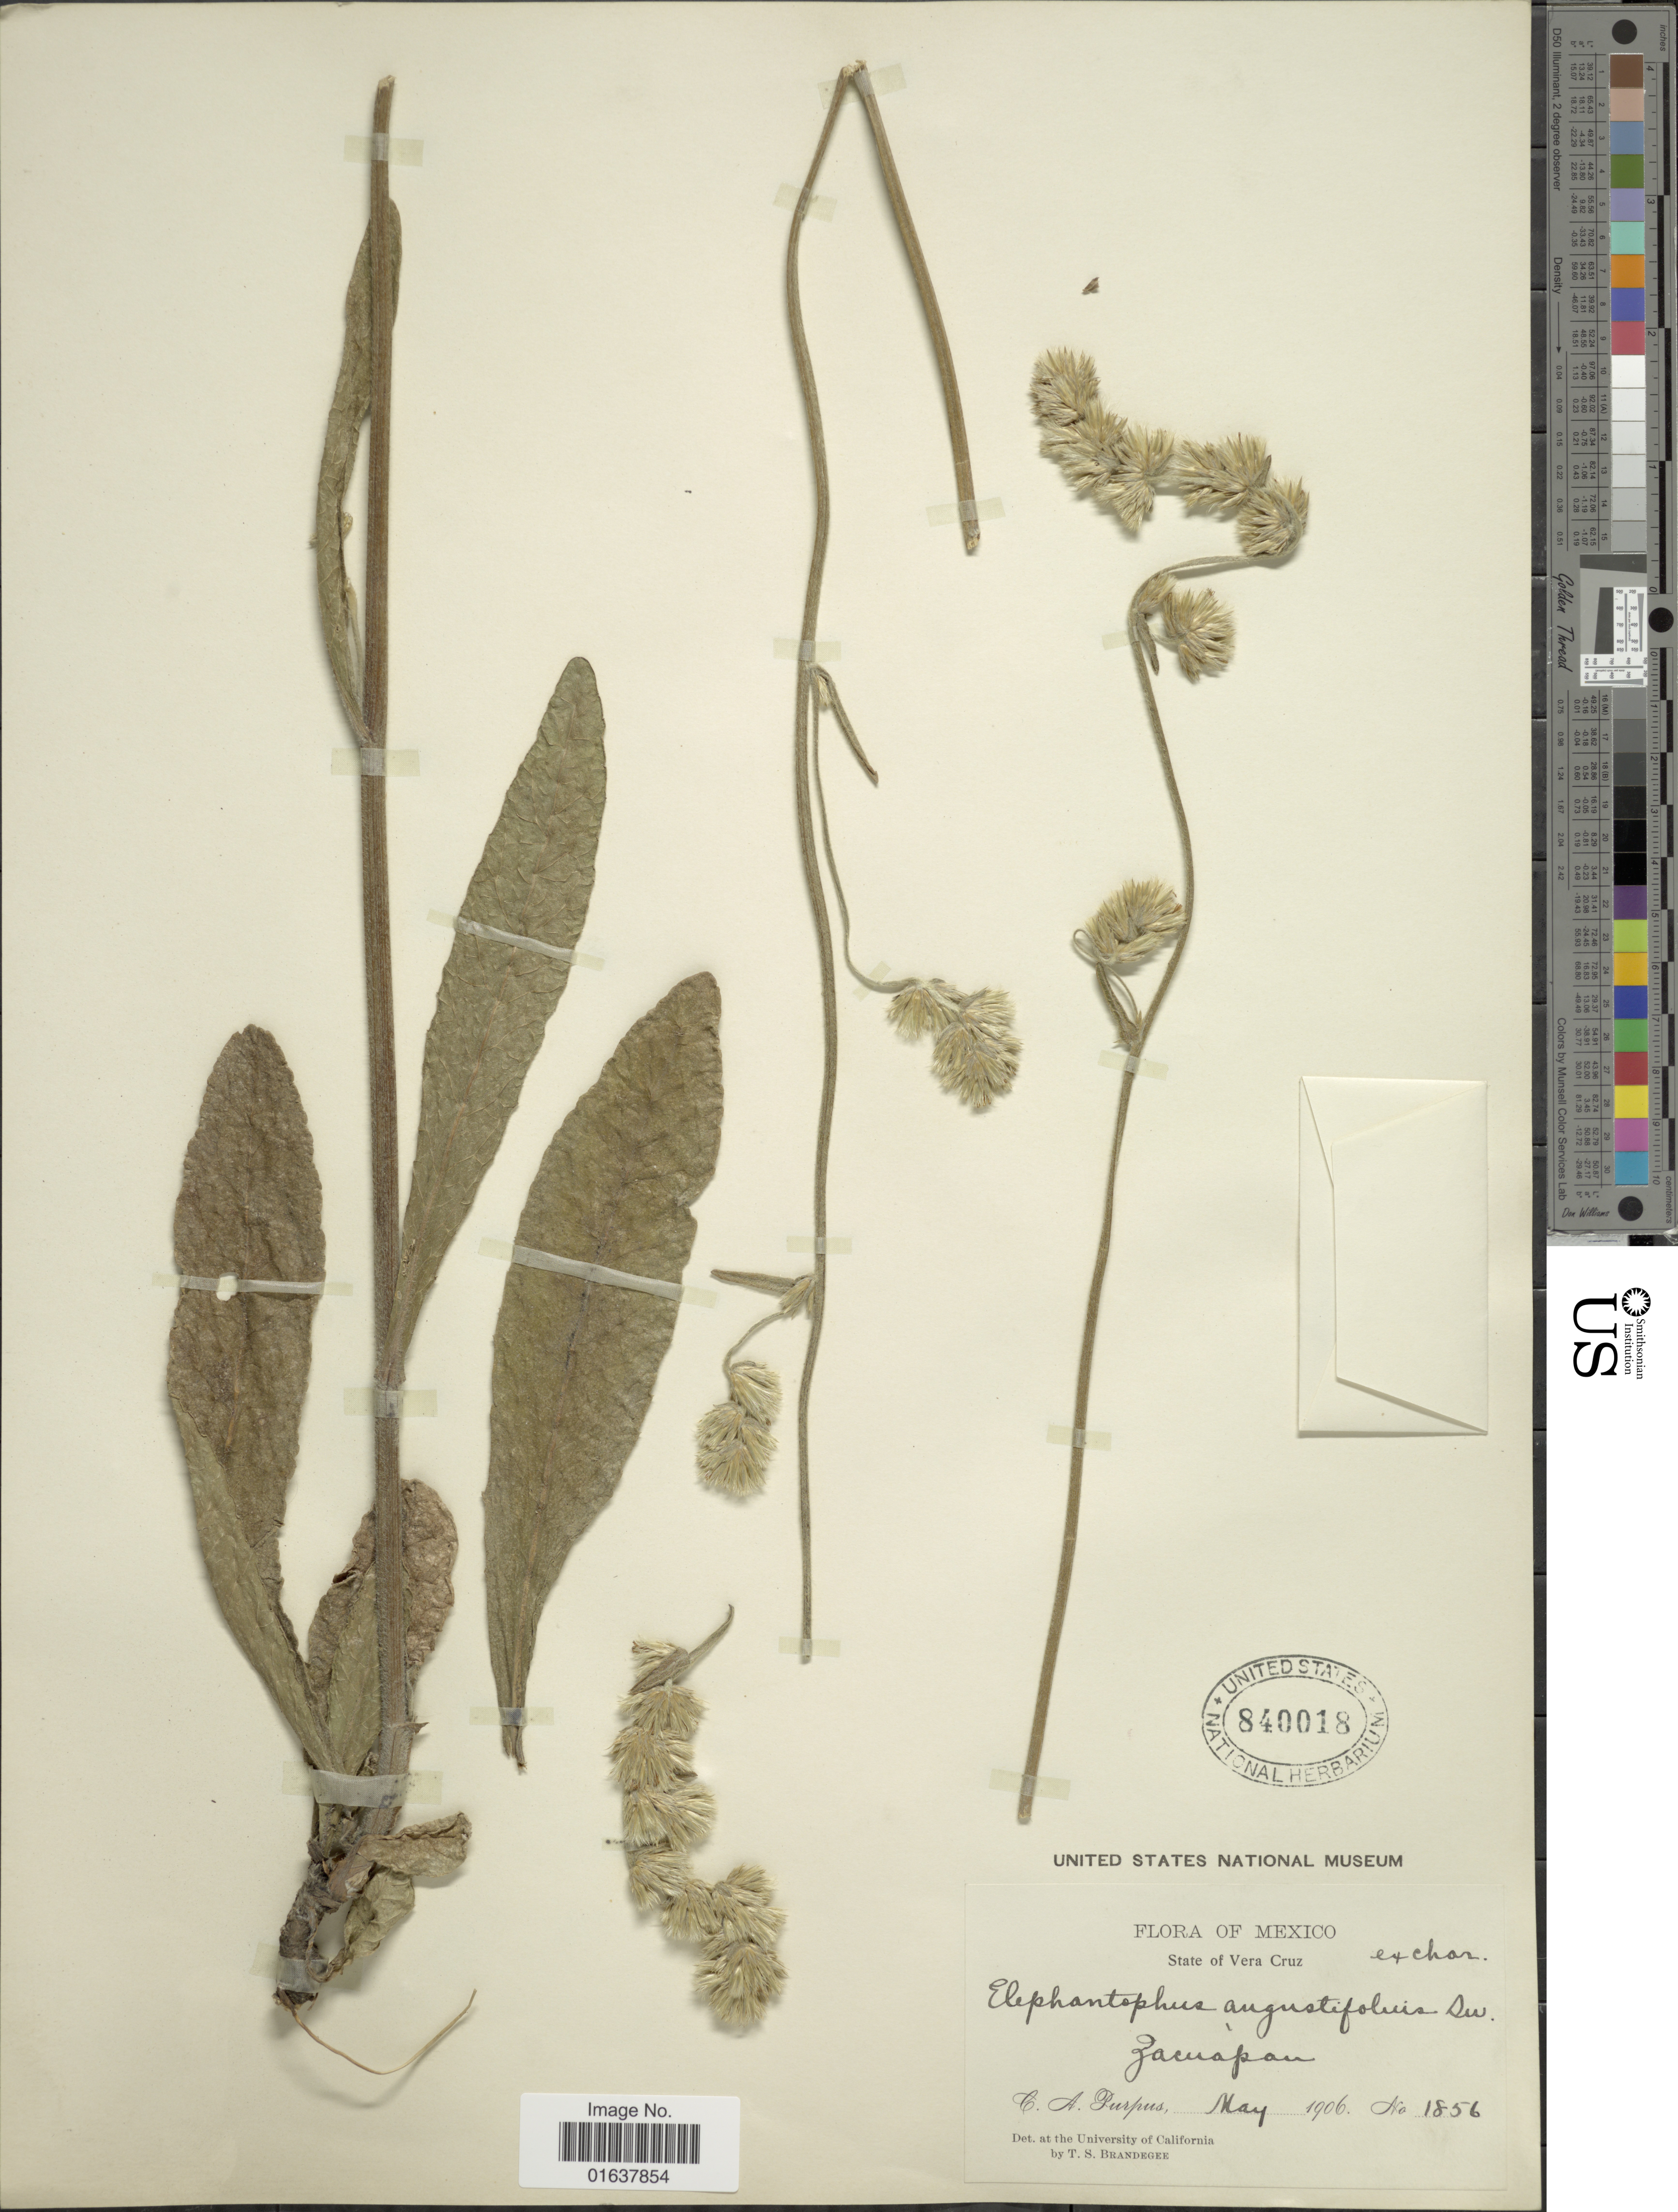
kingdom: Plantae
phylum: Tracheophyta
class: Magnoliopsida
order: Asterales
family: Asteraceae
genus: Orthopappus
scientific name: Orthopappus angustifolius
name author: (Sw.) Gleason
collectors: C. A. Purpus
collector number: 1856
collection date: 1906-05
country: Mexico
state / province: Veracruz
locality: State of Vera Cruz. Zacuapan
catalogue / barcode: US 840018